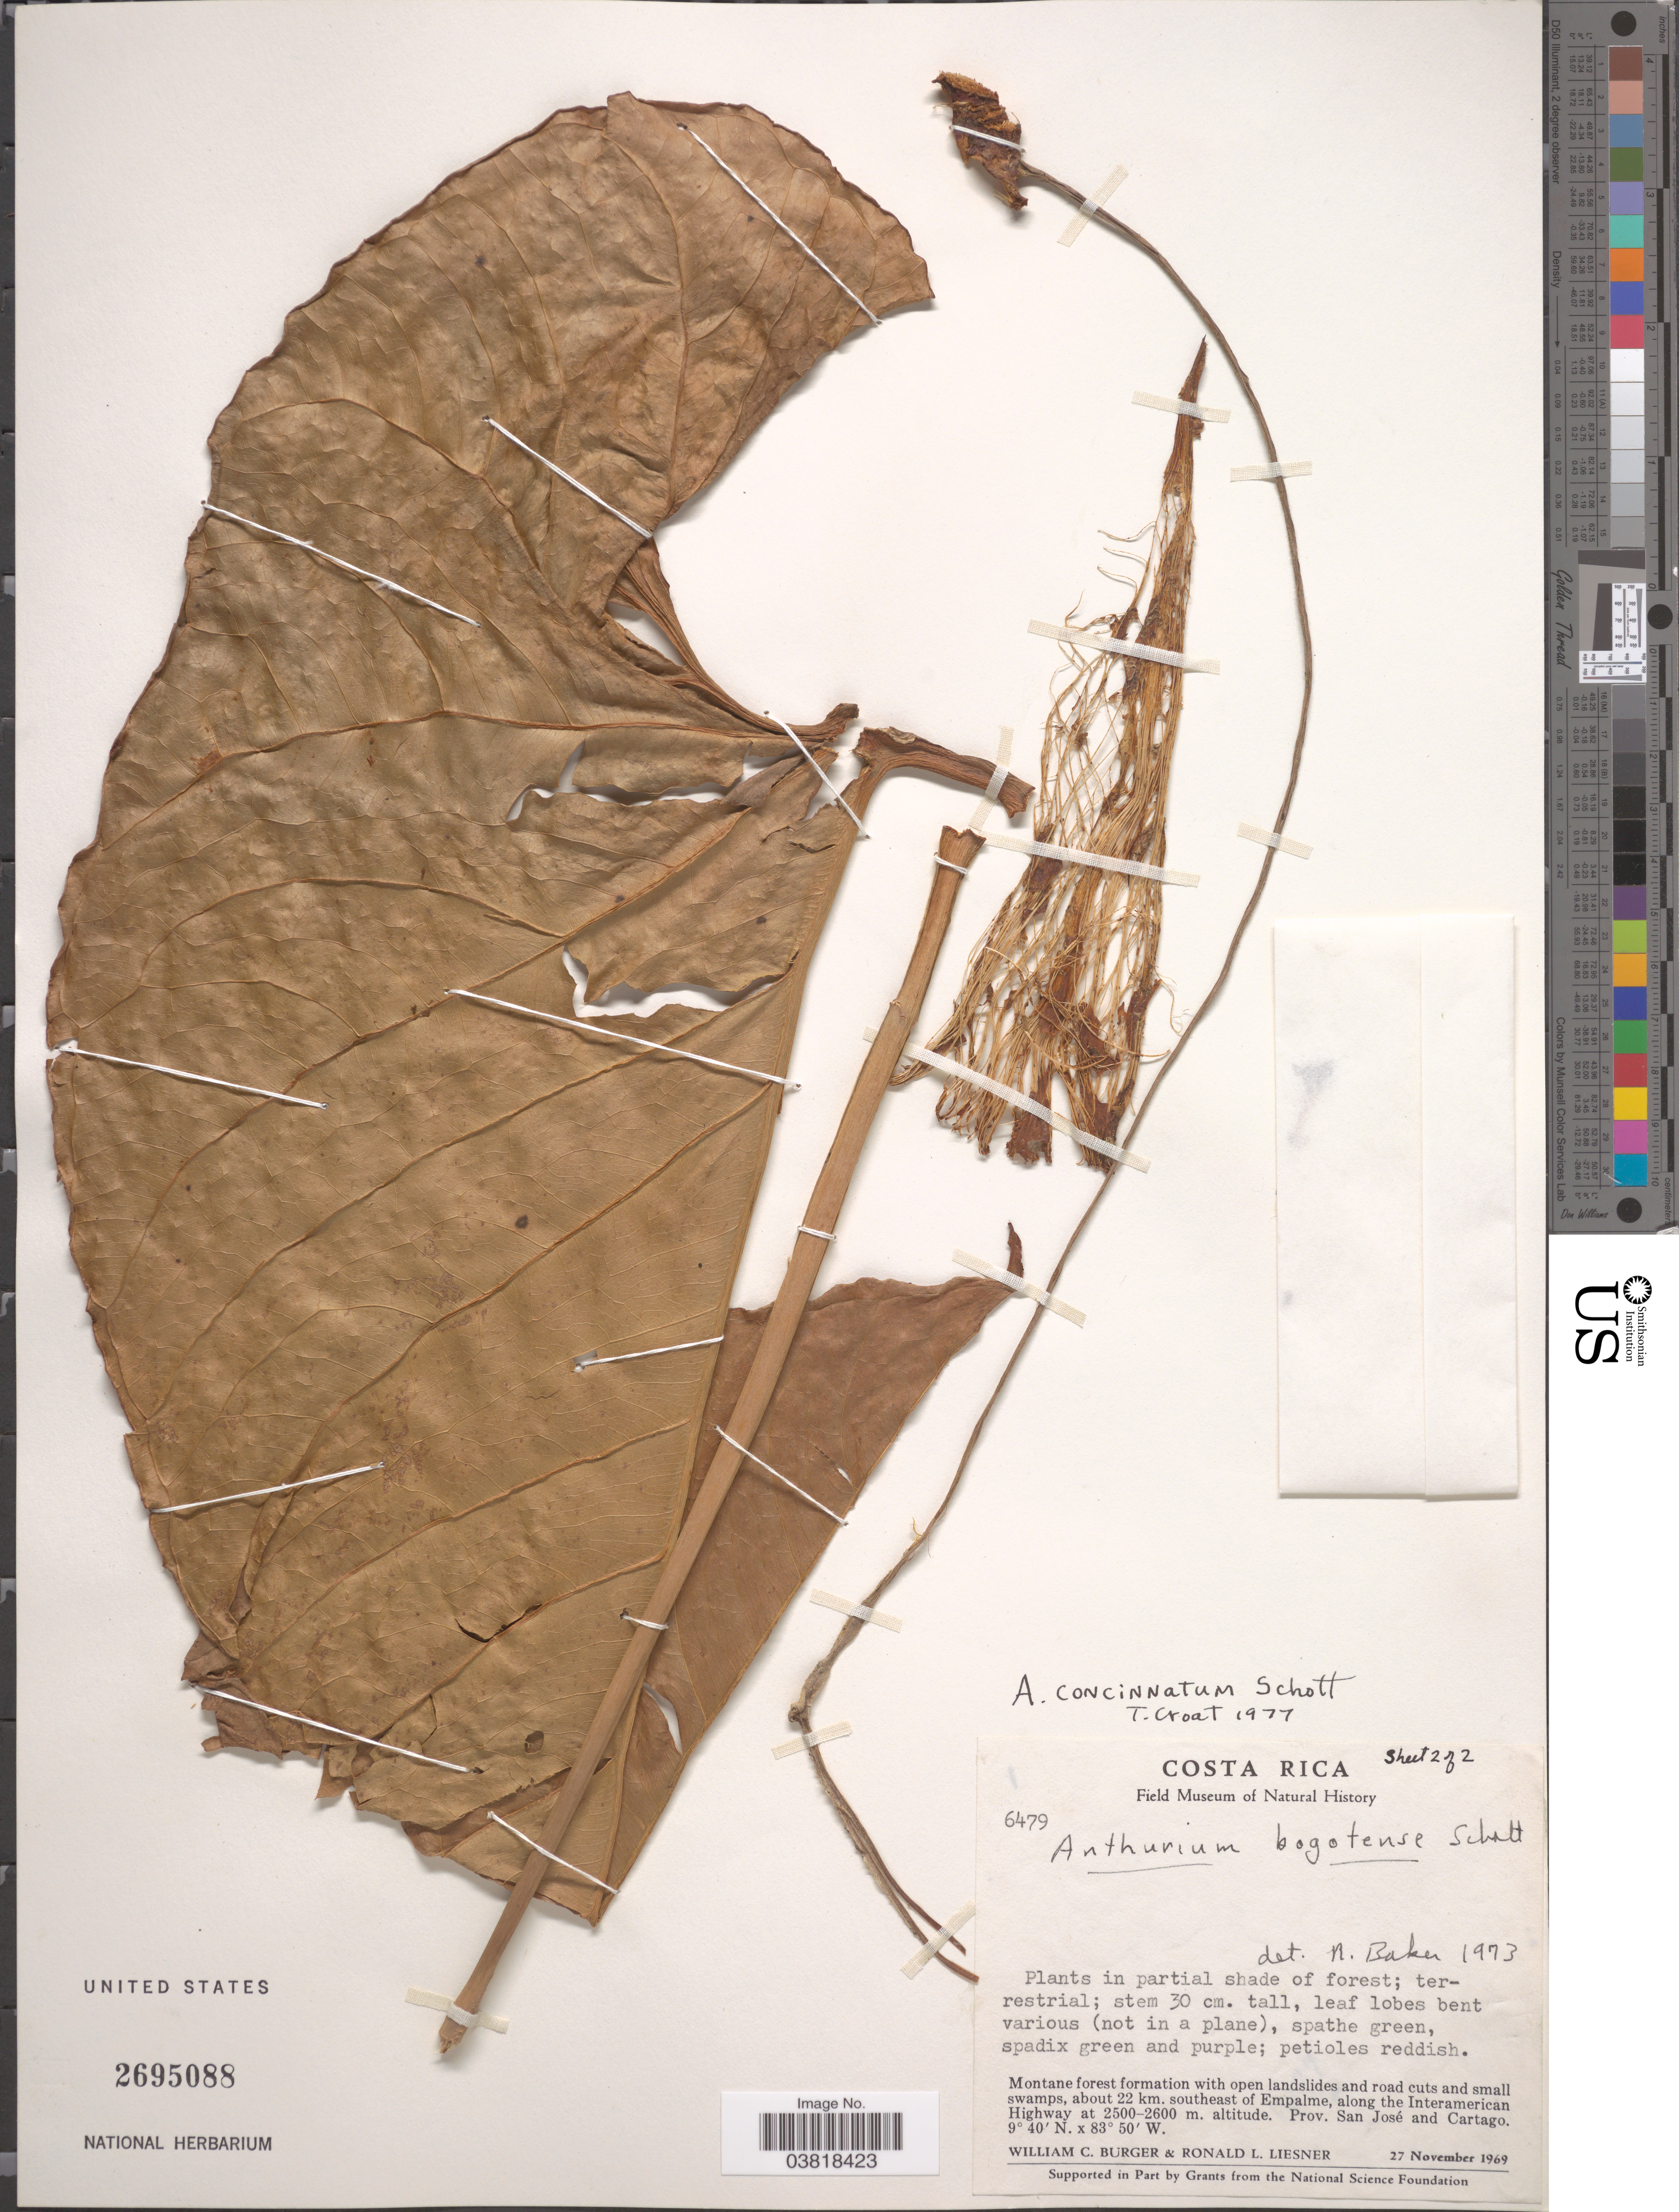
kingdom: Plantae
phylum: Tracheophyta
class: Liliopsida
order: Alismatales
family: Araceae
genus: Anthurium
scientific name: Anthurium concinnatum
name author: Schott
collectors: W. Burger & R. L. Liesner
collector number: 6479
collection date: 1969-11-27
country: Costa Rica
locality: Montane forest formation with open landslides and road cuts and small swamps, about 22 km. southeast of Empalme, along the Interamerican Highway. Prov. San José and Cartago.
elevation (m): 2500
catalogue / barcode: US 2695088